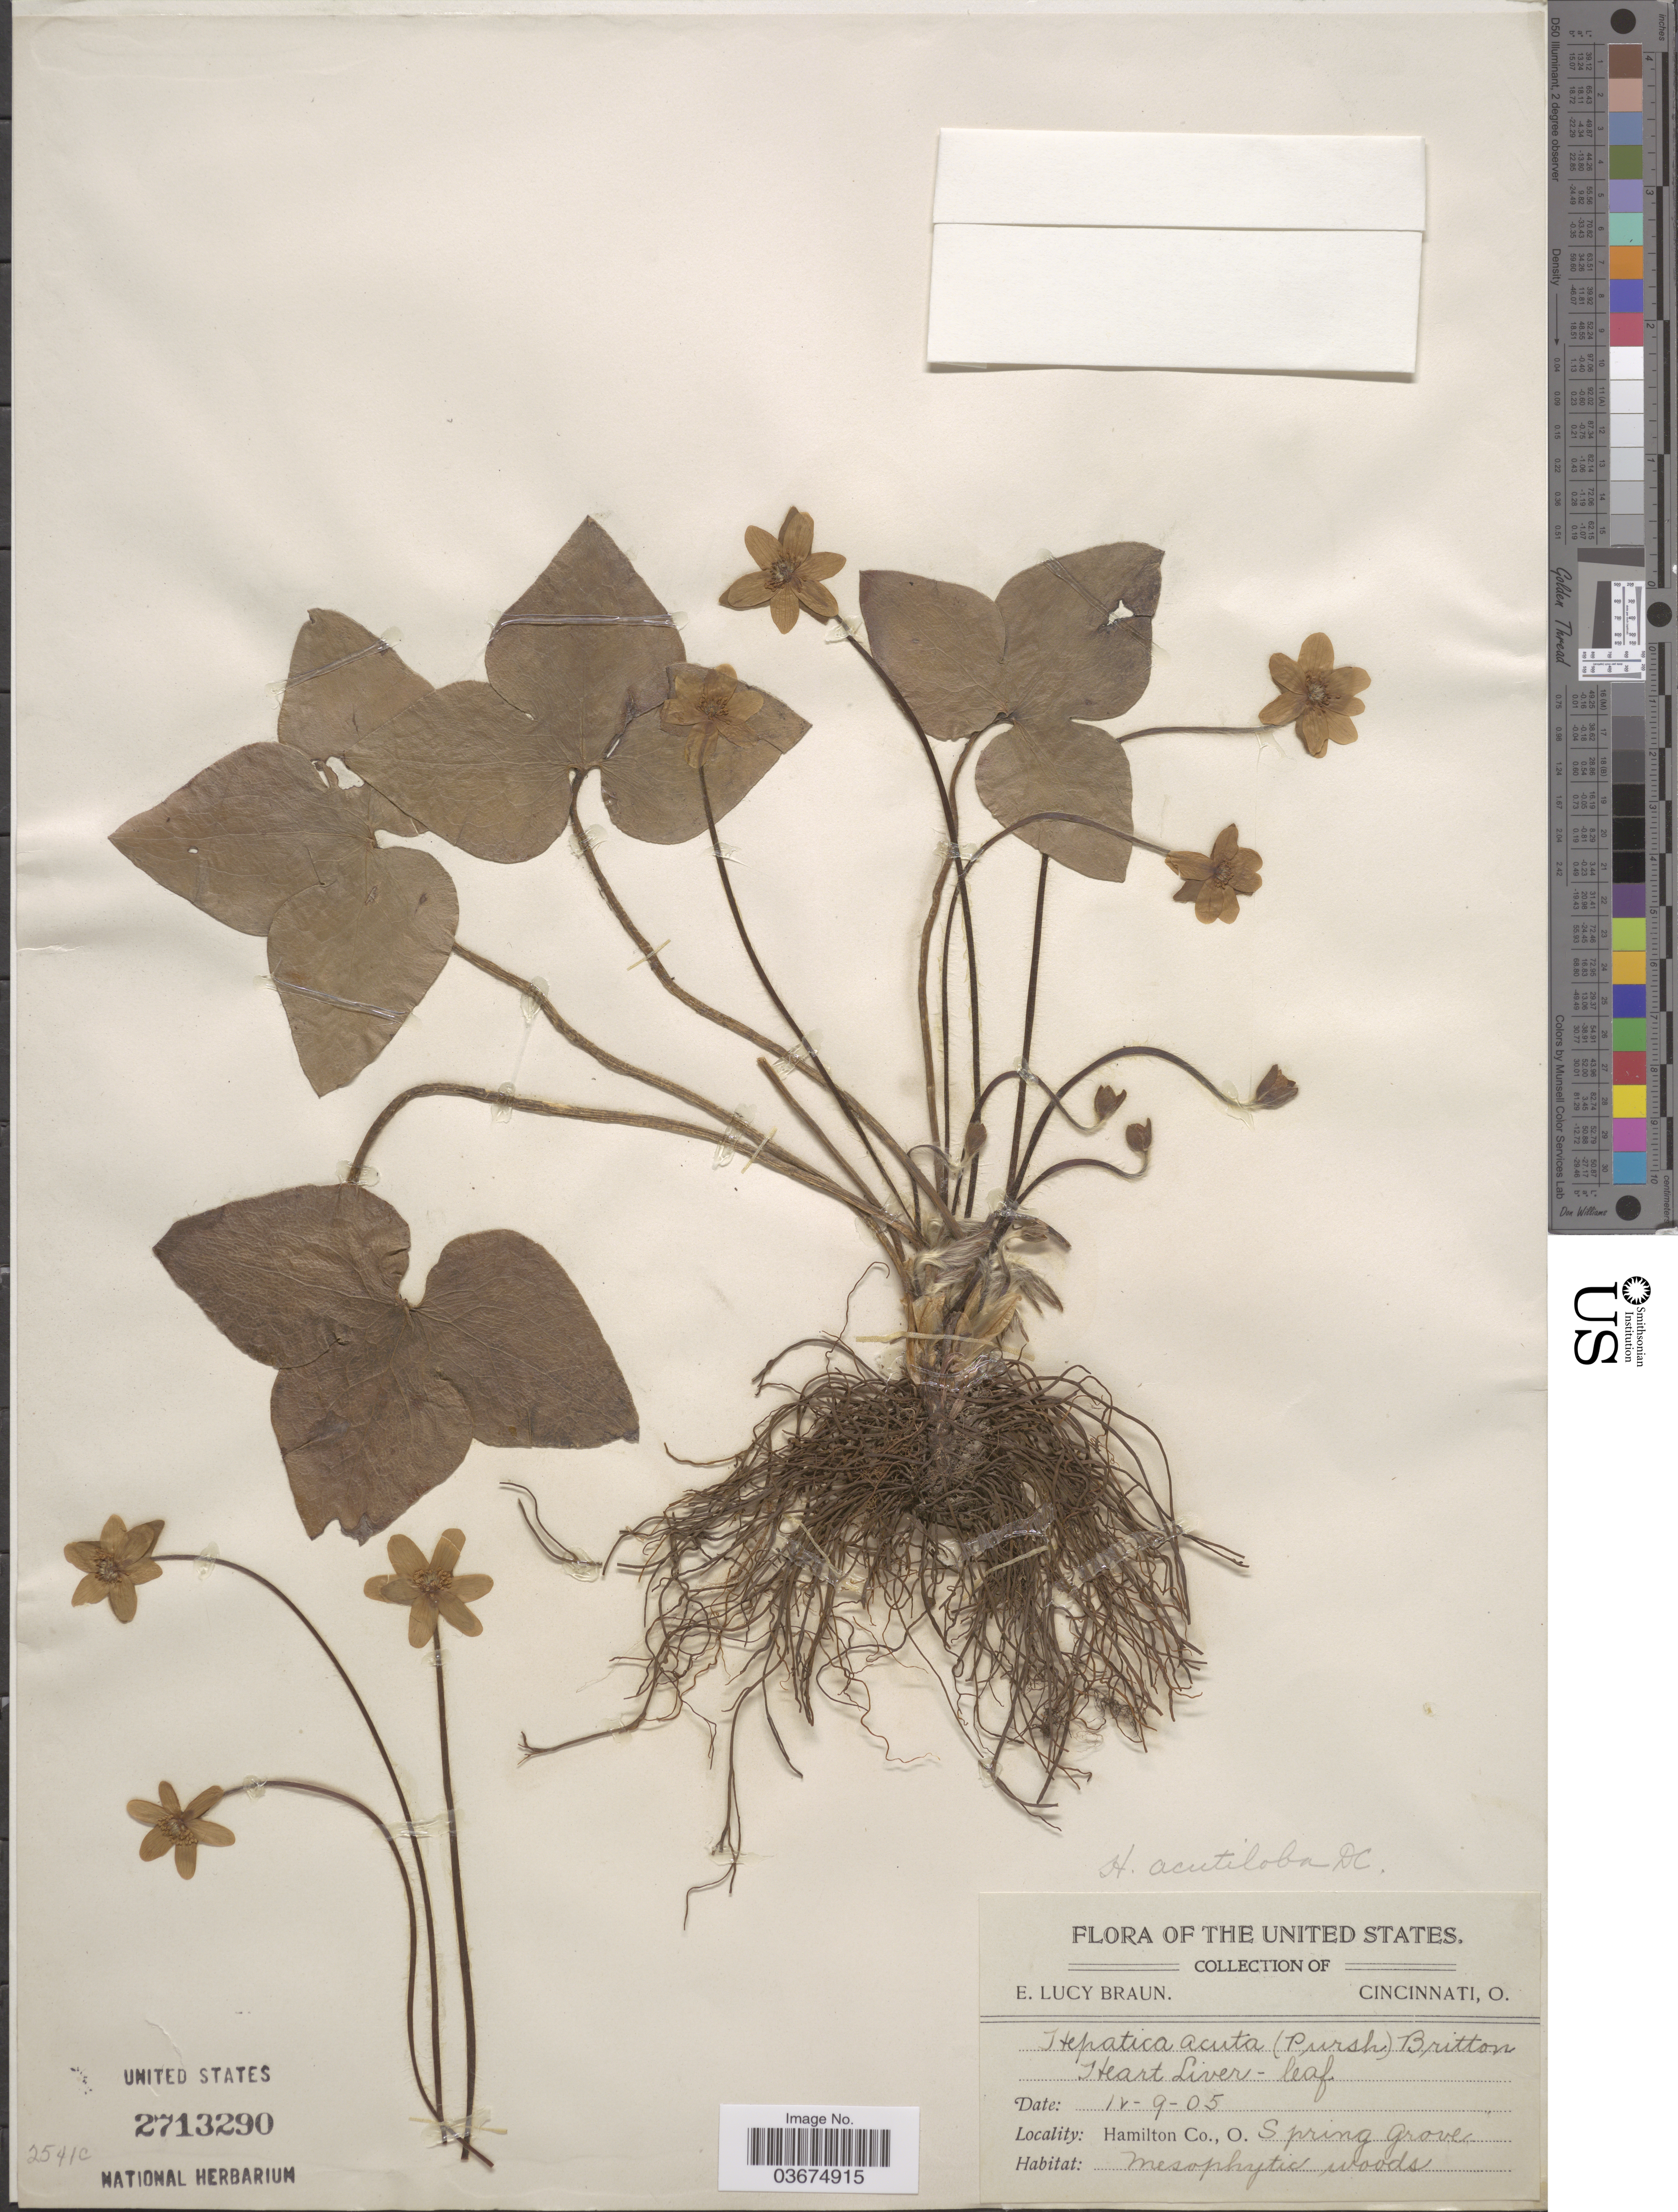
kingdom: Plantae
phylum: Tracheophyta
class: Magnoliopsida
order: Ranunculales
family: Ranunculaceae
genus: Hepatica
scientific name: Hepatica acutiloba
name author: DC.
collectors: E. L. Braun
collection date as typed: Transcribed d/m/y: 9/4/5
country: United States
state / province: Ohio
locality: Hamilton Co. Spring Grove.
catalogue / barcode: US 2713290